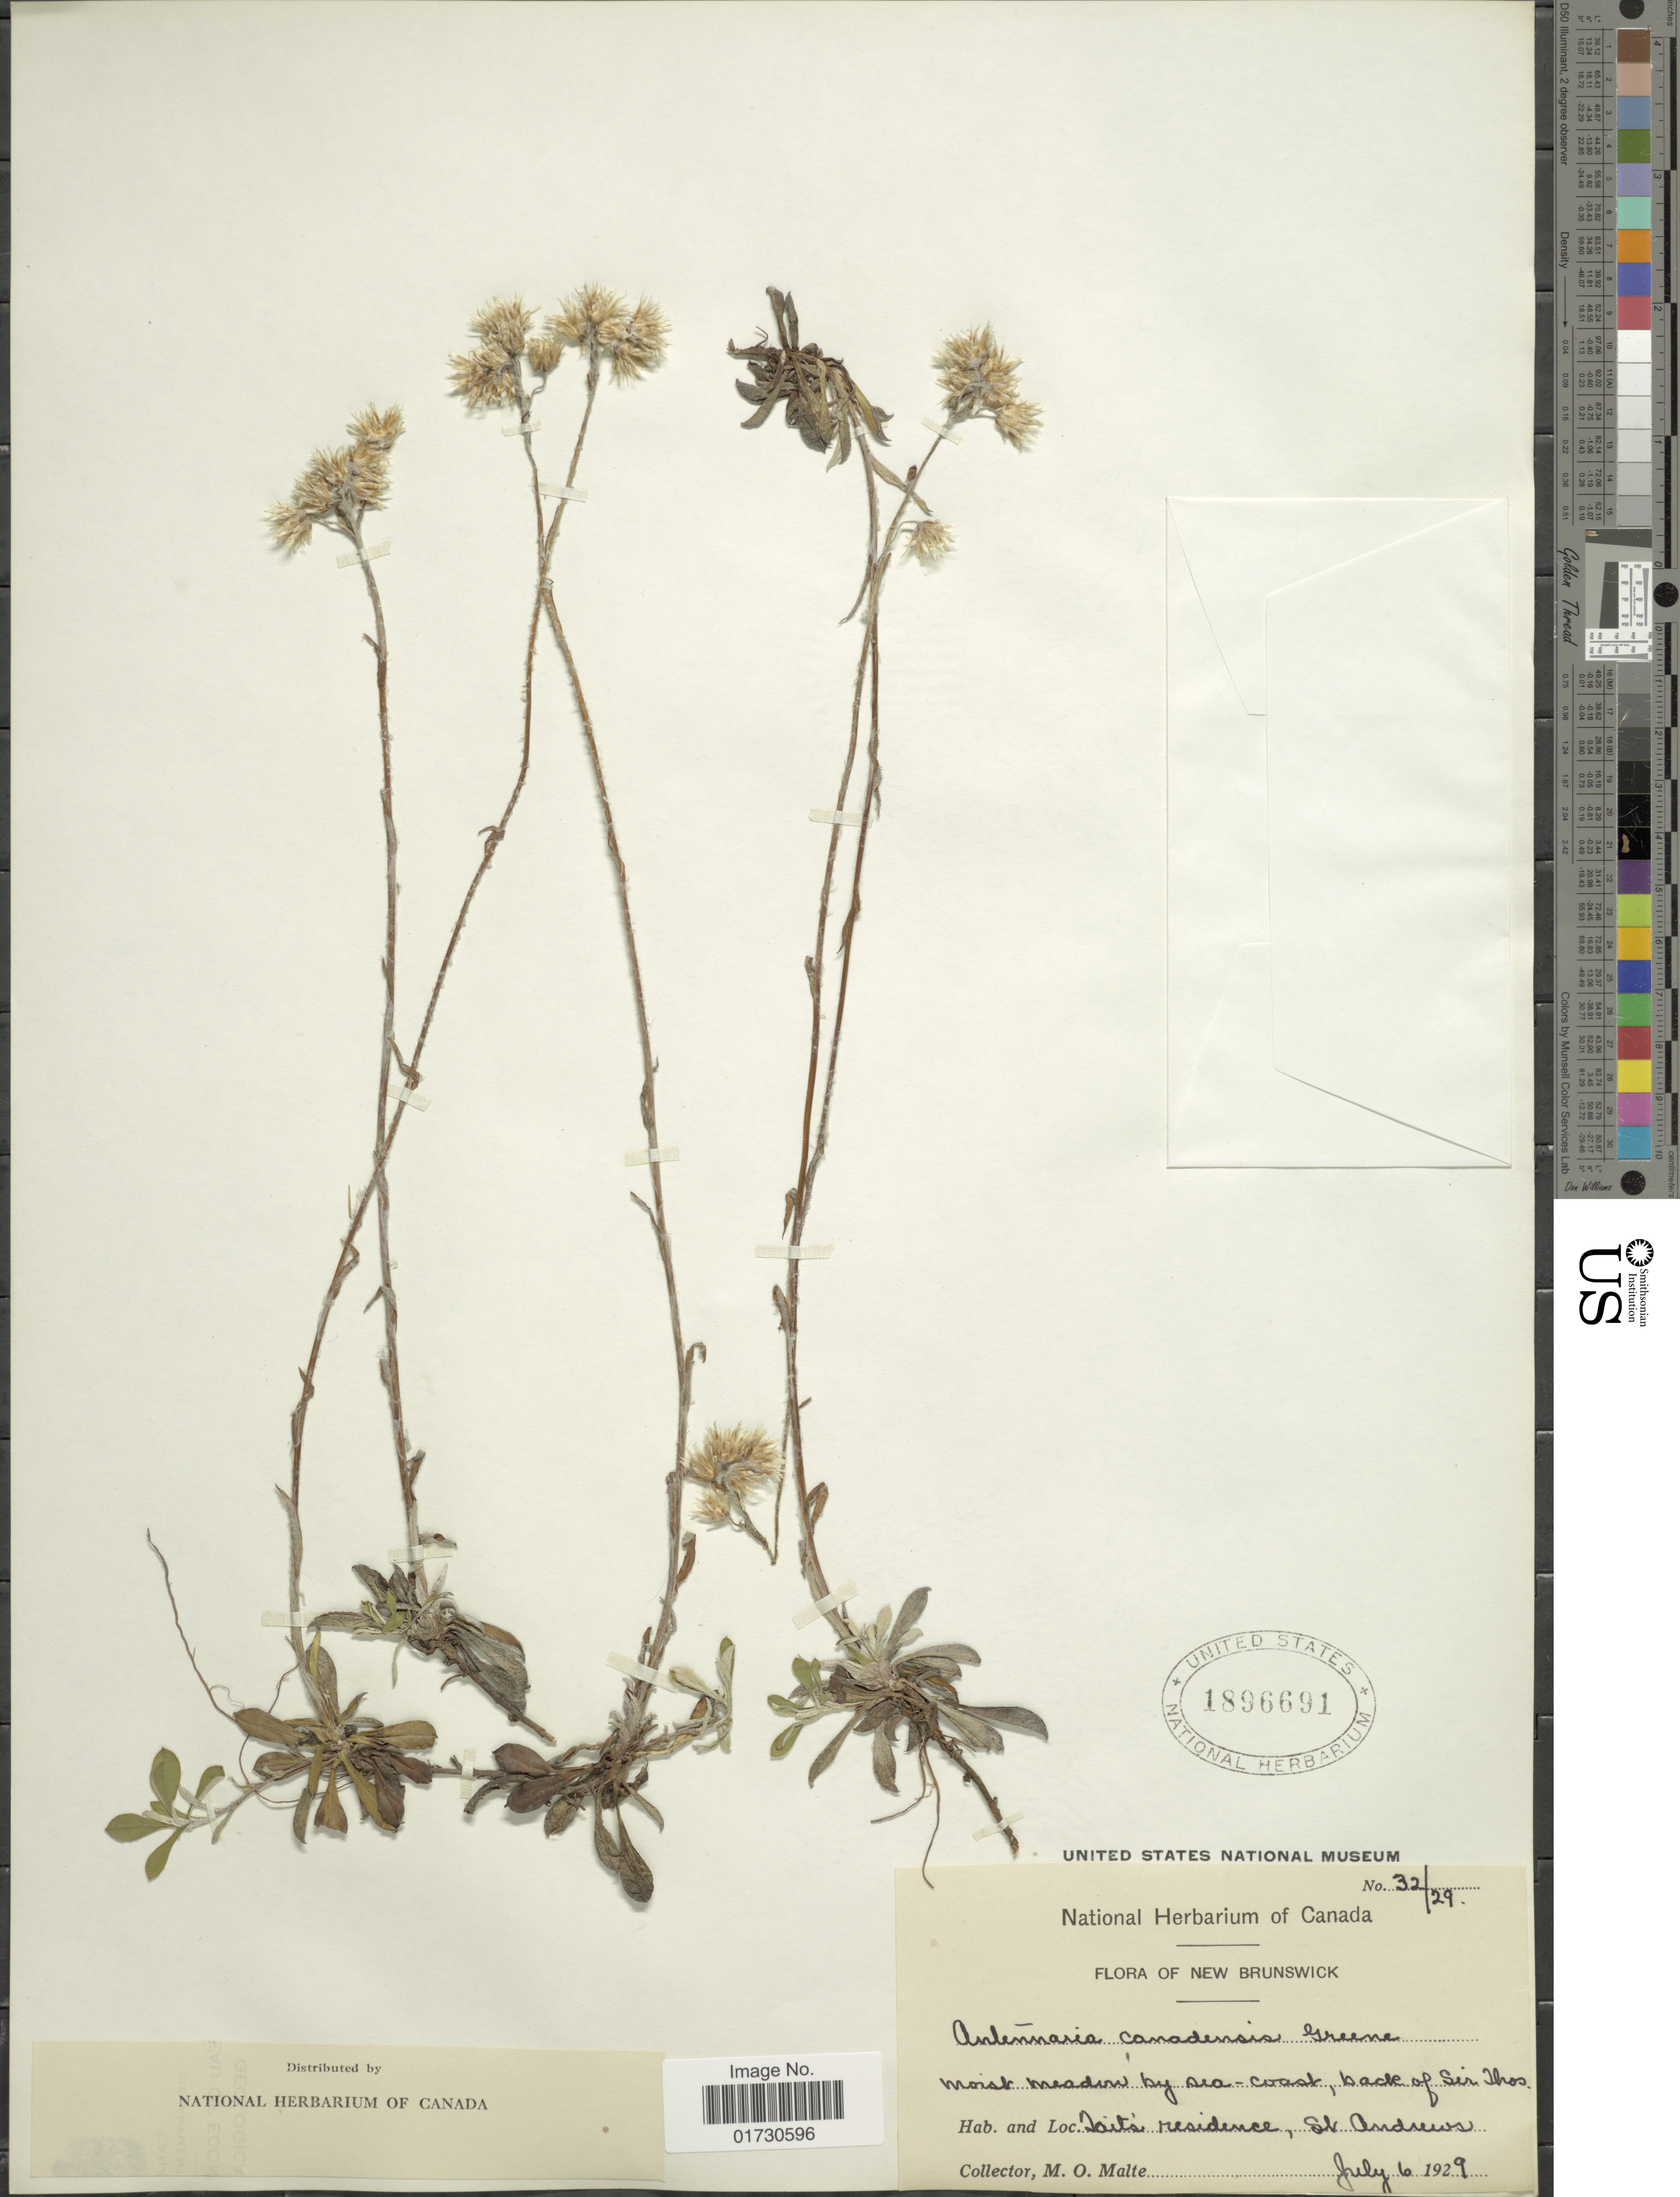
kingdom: Plantae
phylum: Tracheophyta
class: Magnoliopsida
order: Asterales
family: Asteraceae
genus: Antennaria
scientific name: Antennaria canadensis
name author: Greene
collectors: M. O. Malte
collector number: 32/29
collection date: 1929-07-06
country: Canada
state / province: New Brunswick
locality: Jait's residence, St. Andrews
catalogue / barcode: US 1896691